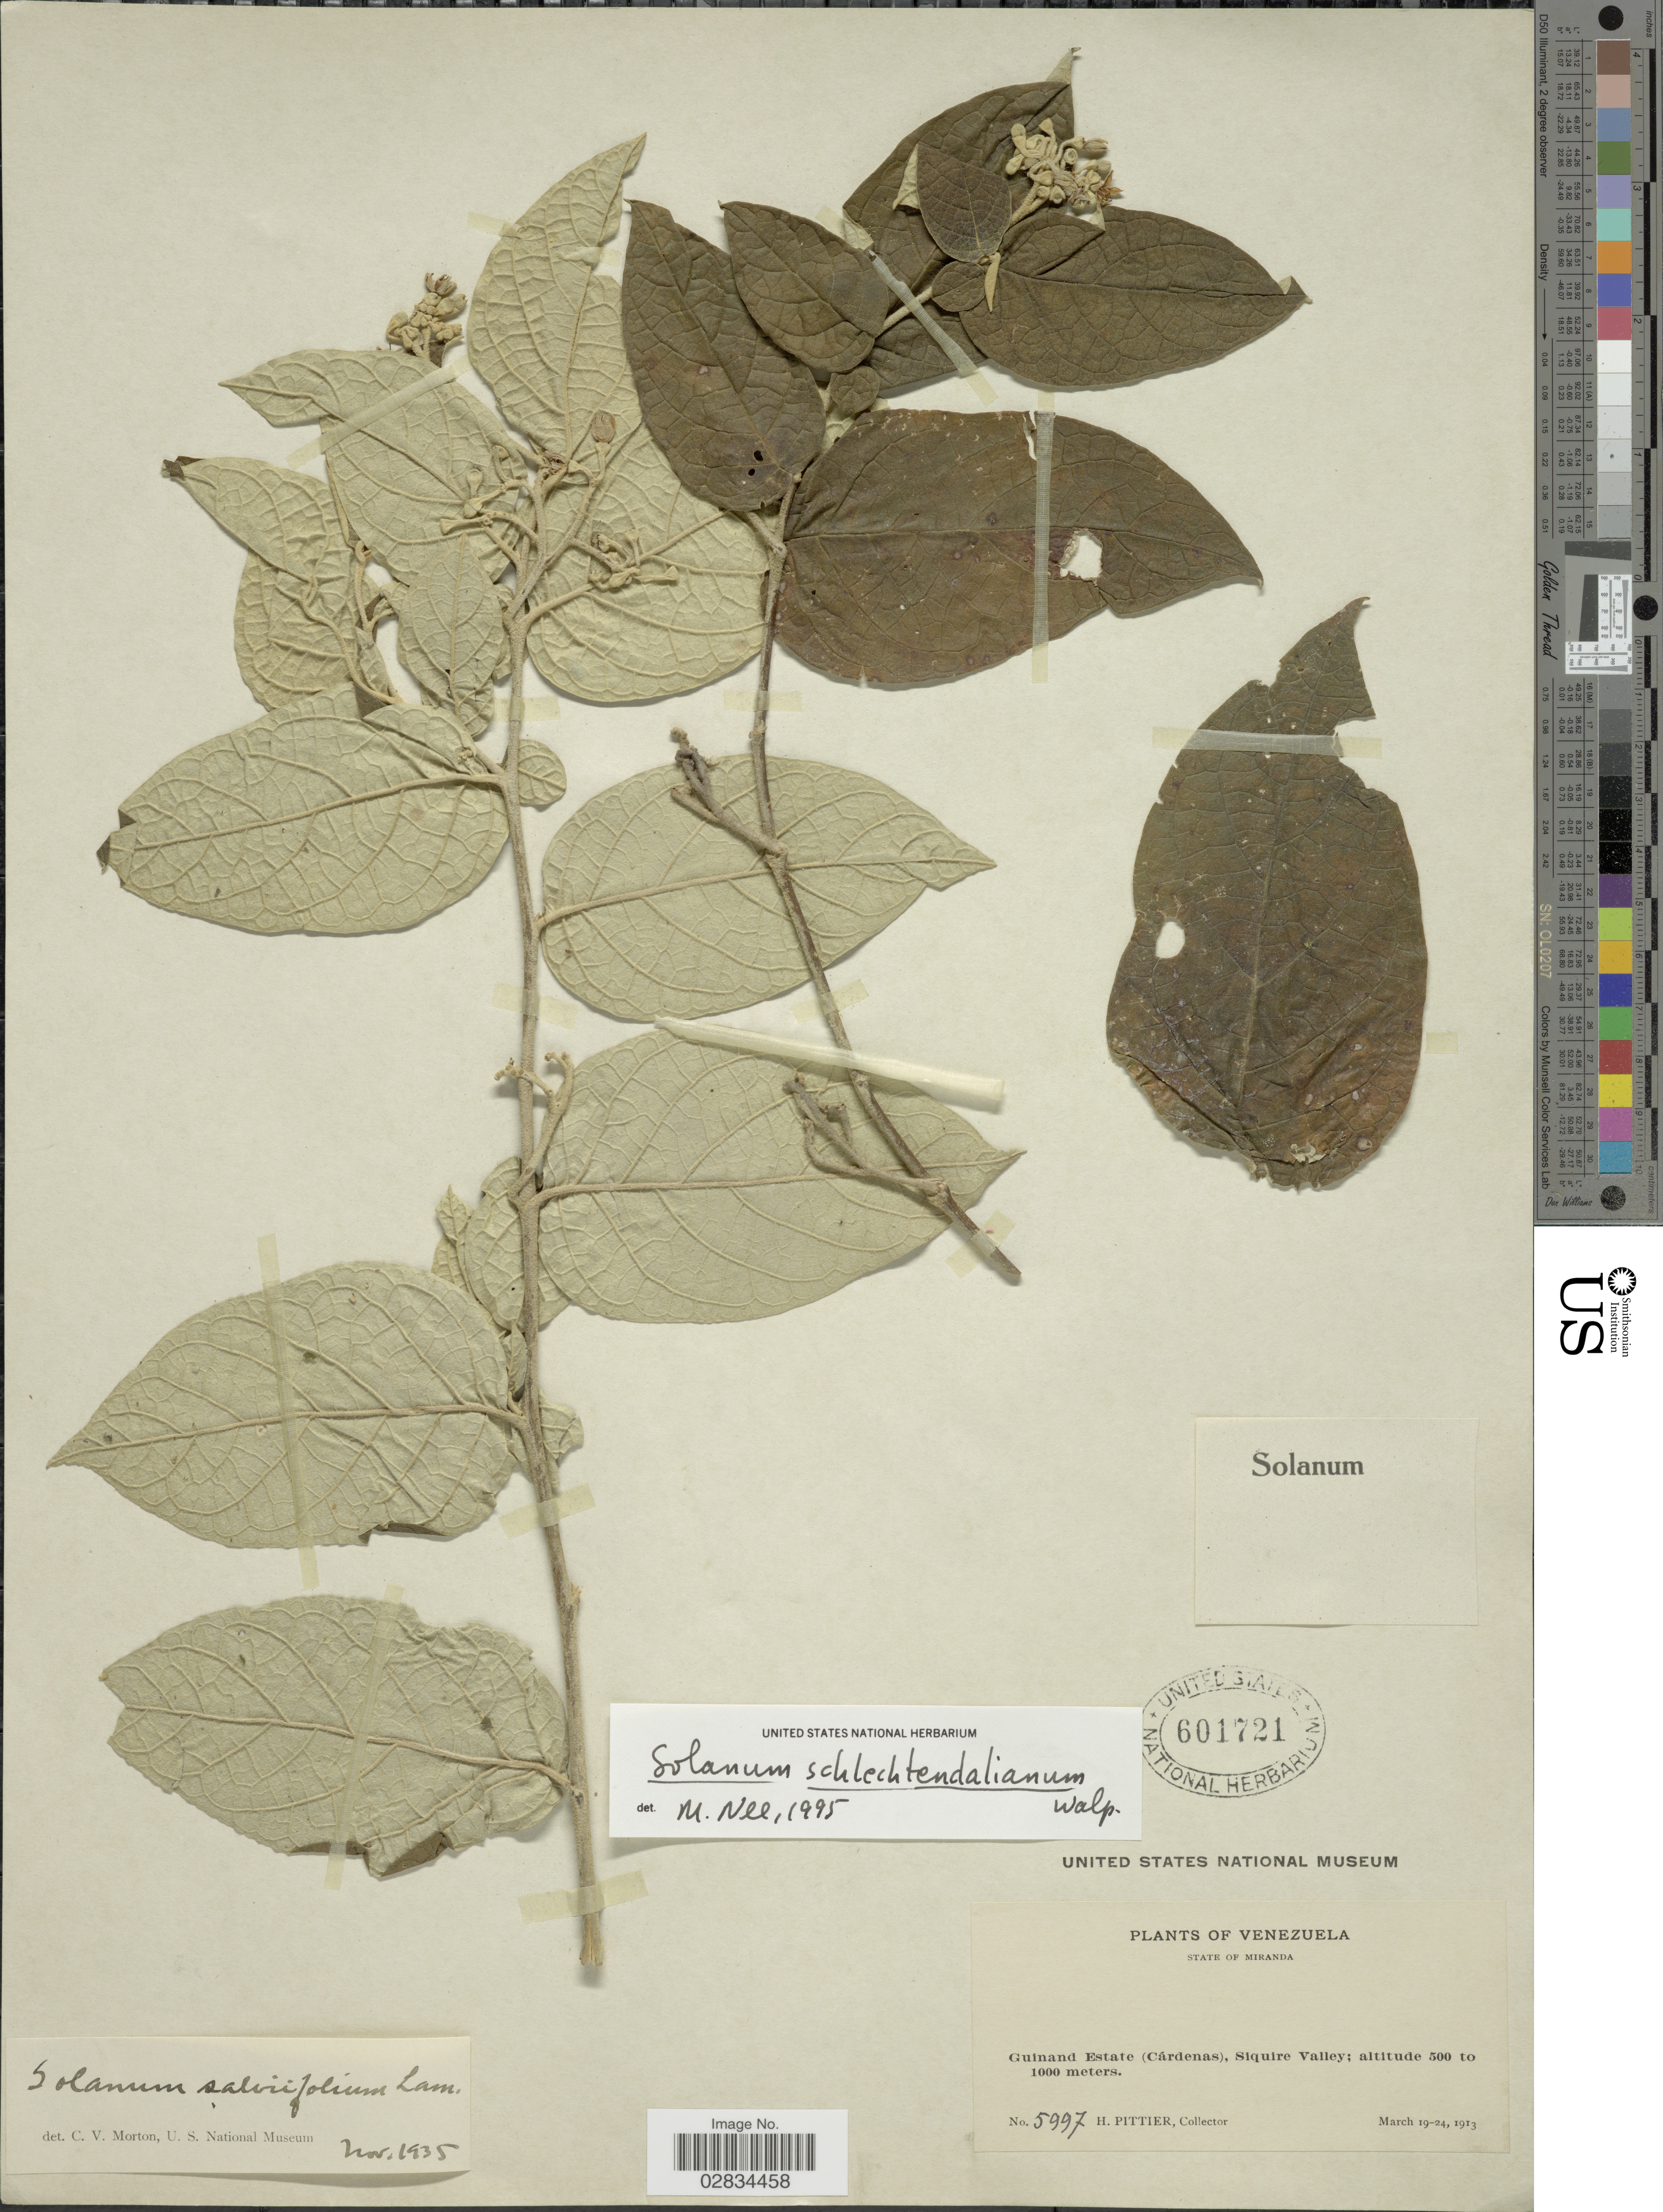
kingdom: Plantae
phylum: Tracheophyta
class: Magnoliopsida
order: Solanales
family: Solanaceae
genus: Solanum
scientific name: Solanum schlechtendalianum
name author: Walp.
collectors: H. F. Pittier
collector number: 5997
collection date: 1913-03-19/1913-03-24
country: Venezuela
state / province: Miranda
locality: State of Miranda. Guinand Estate (Cárdenas), Siquire Valley.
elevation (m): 500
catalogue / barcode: US 601721